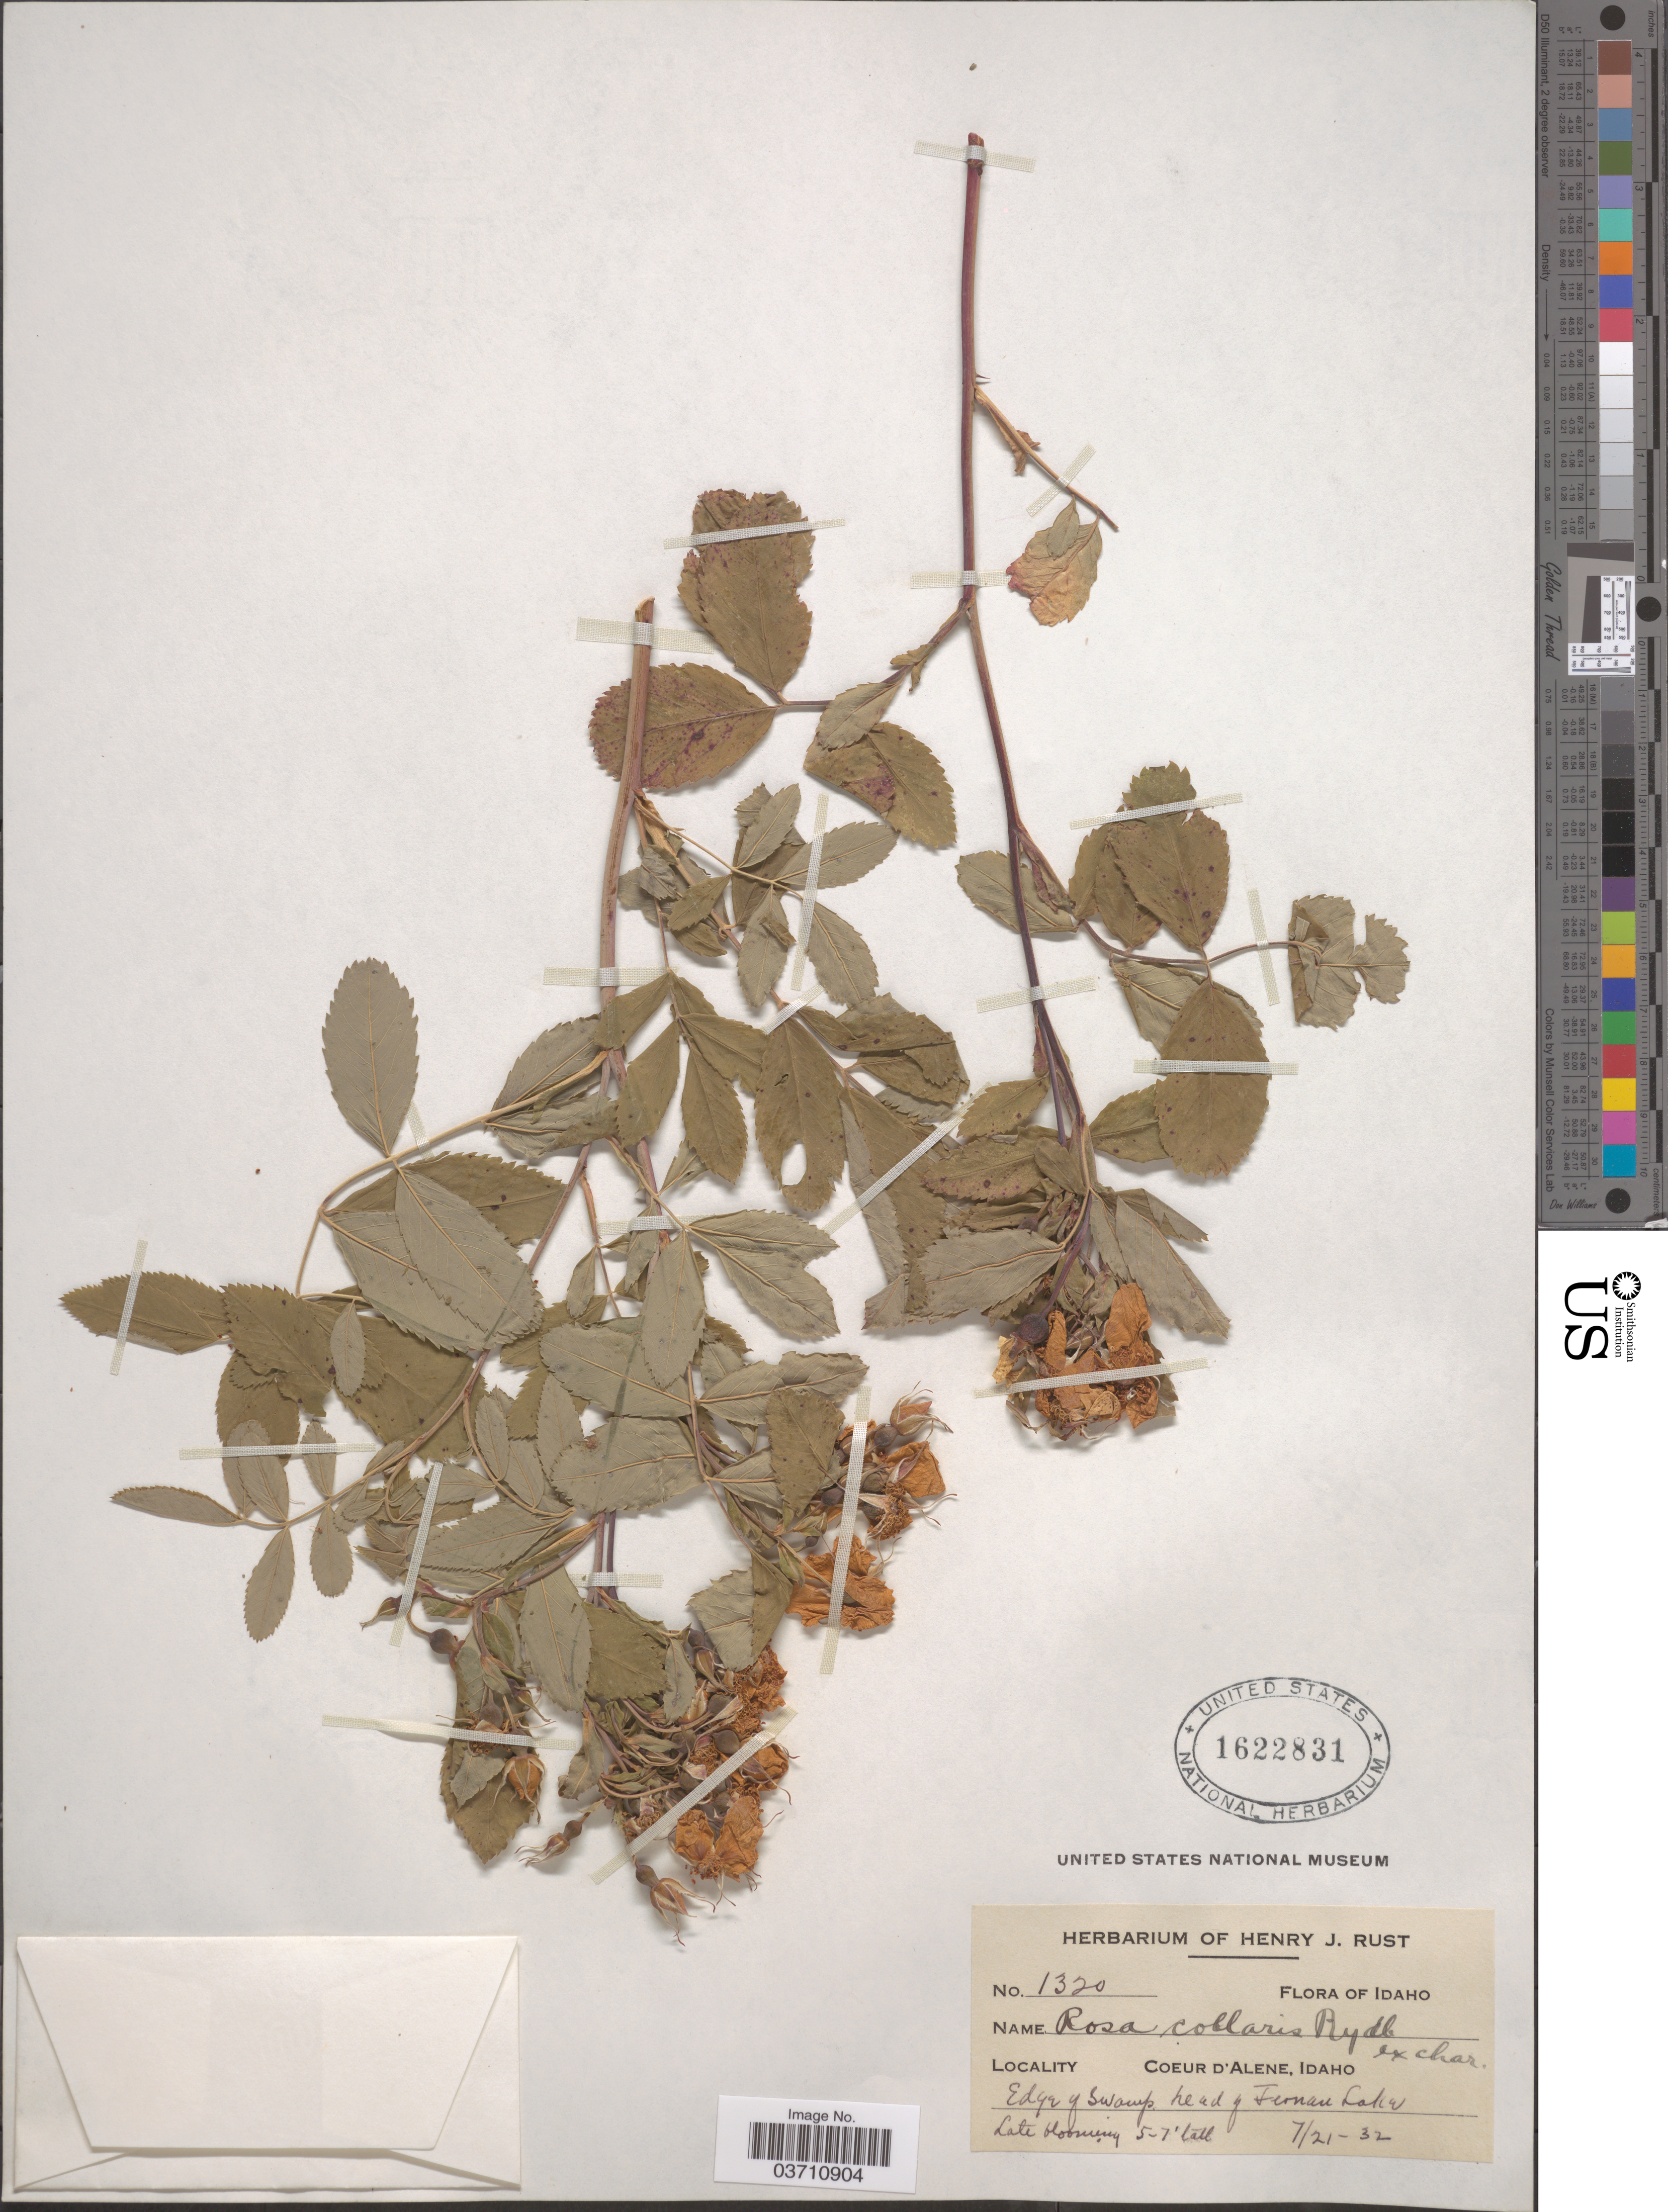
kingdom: Plantae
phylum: Tracheophyta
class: Magnoliopsida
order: Rosales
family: Rosaceae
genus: Rosa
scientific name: Rosa collaris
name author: Rydb.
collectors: ex herb. Henry J. Rust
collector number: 1320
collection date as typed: Transcribed d/m/y: 21/7/32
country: United States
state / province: Idaho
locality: Coeur D'Alene.Edge of Swamp, head of Fernan Lake.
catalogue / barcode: US 1622831